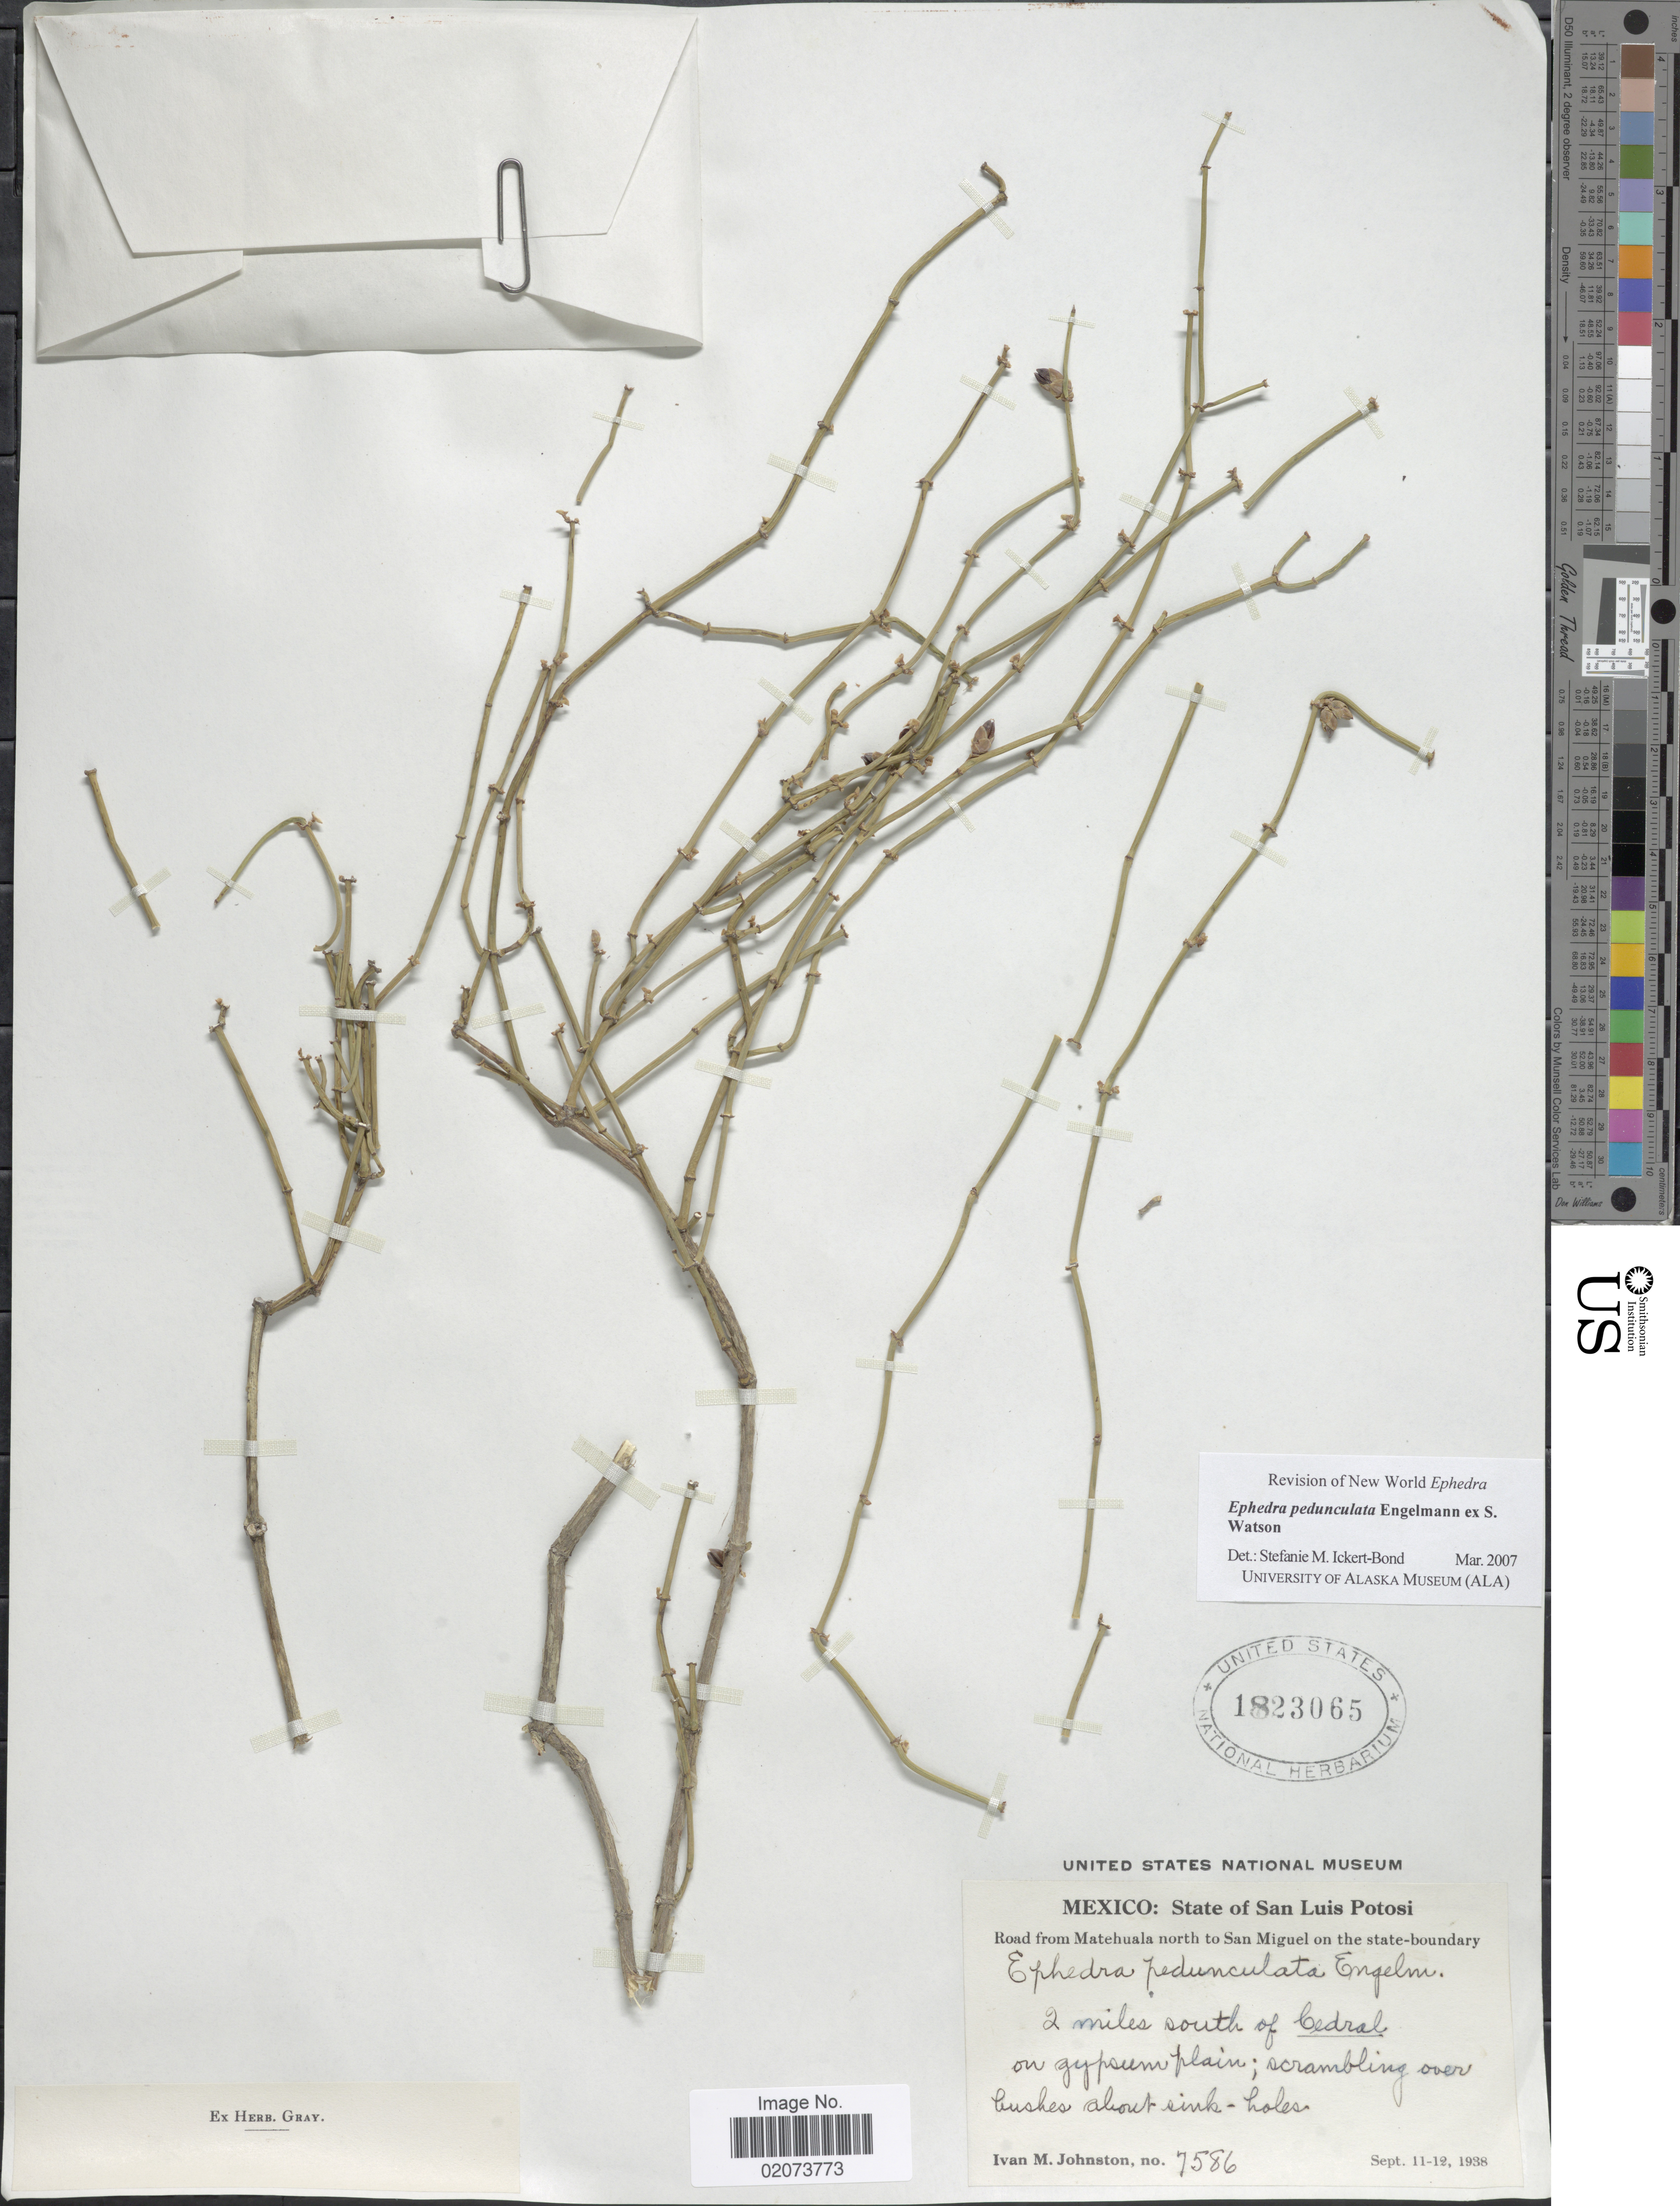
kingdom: Plantae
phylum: Tracheophyta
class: Gnetopsida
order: Ephedrales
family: Ephedraceae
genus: Ephedra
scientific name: Ephedra pedunculata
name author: Engelm. ex S. Watson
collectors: I.M. Johnston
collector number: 7586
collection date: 1938-09-11/1938-09-12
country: Mexico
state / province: San Luis Potosí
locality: Mexico: State of San Luis Potosi, 2 miles south of Cedral on zypsum plain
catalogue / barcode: US 1823065